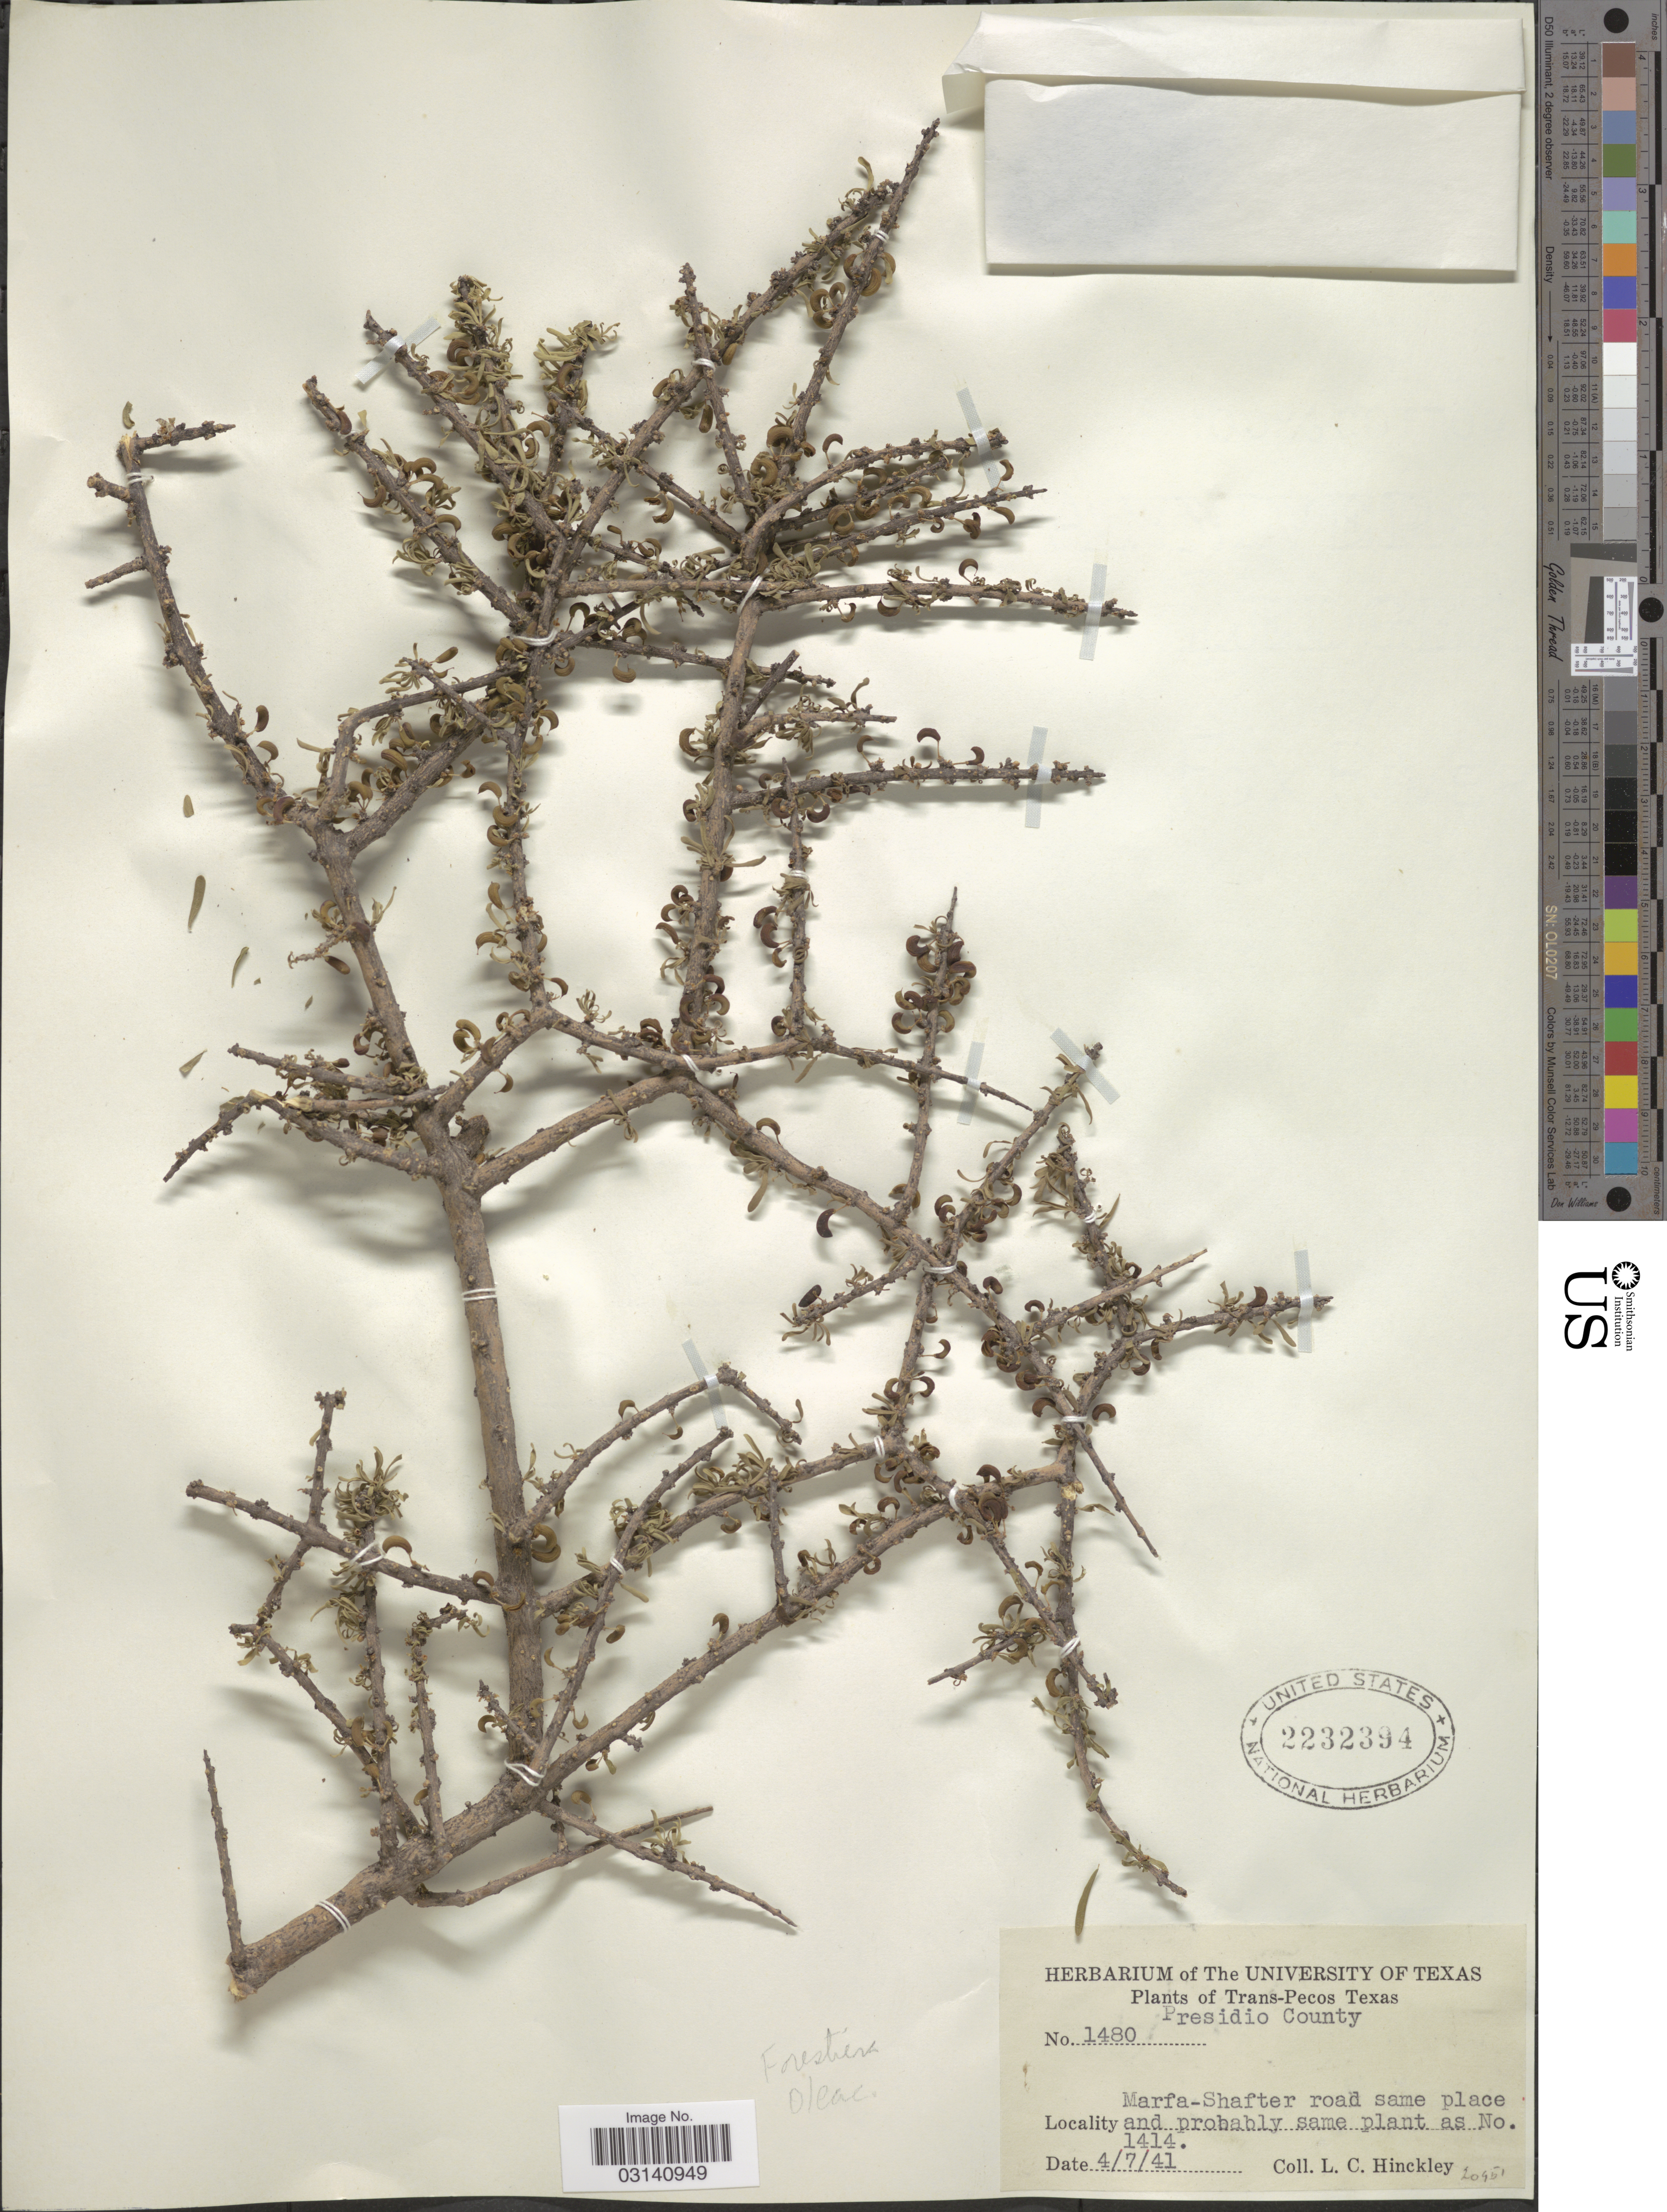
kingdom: Plantae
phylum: Tracheophyta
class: Magnoliopsida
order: Lamiales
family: Oleaceae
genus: Forestiera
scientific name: Forestiera sp.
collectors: L. Hinckley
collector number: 1480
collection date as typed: Transcribed d/m/y: 7/4/41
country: United States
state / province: Texas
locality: Trans-Pecos. Presidio County. Marfa-Shafter road.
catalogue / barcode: US 2232394